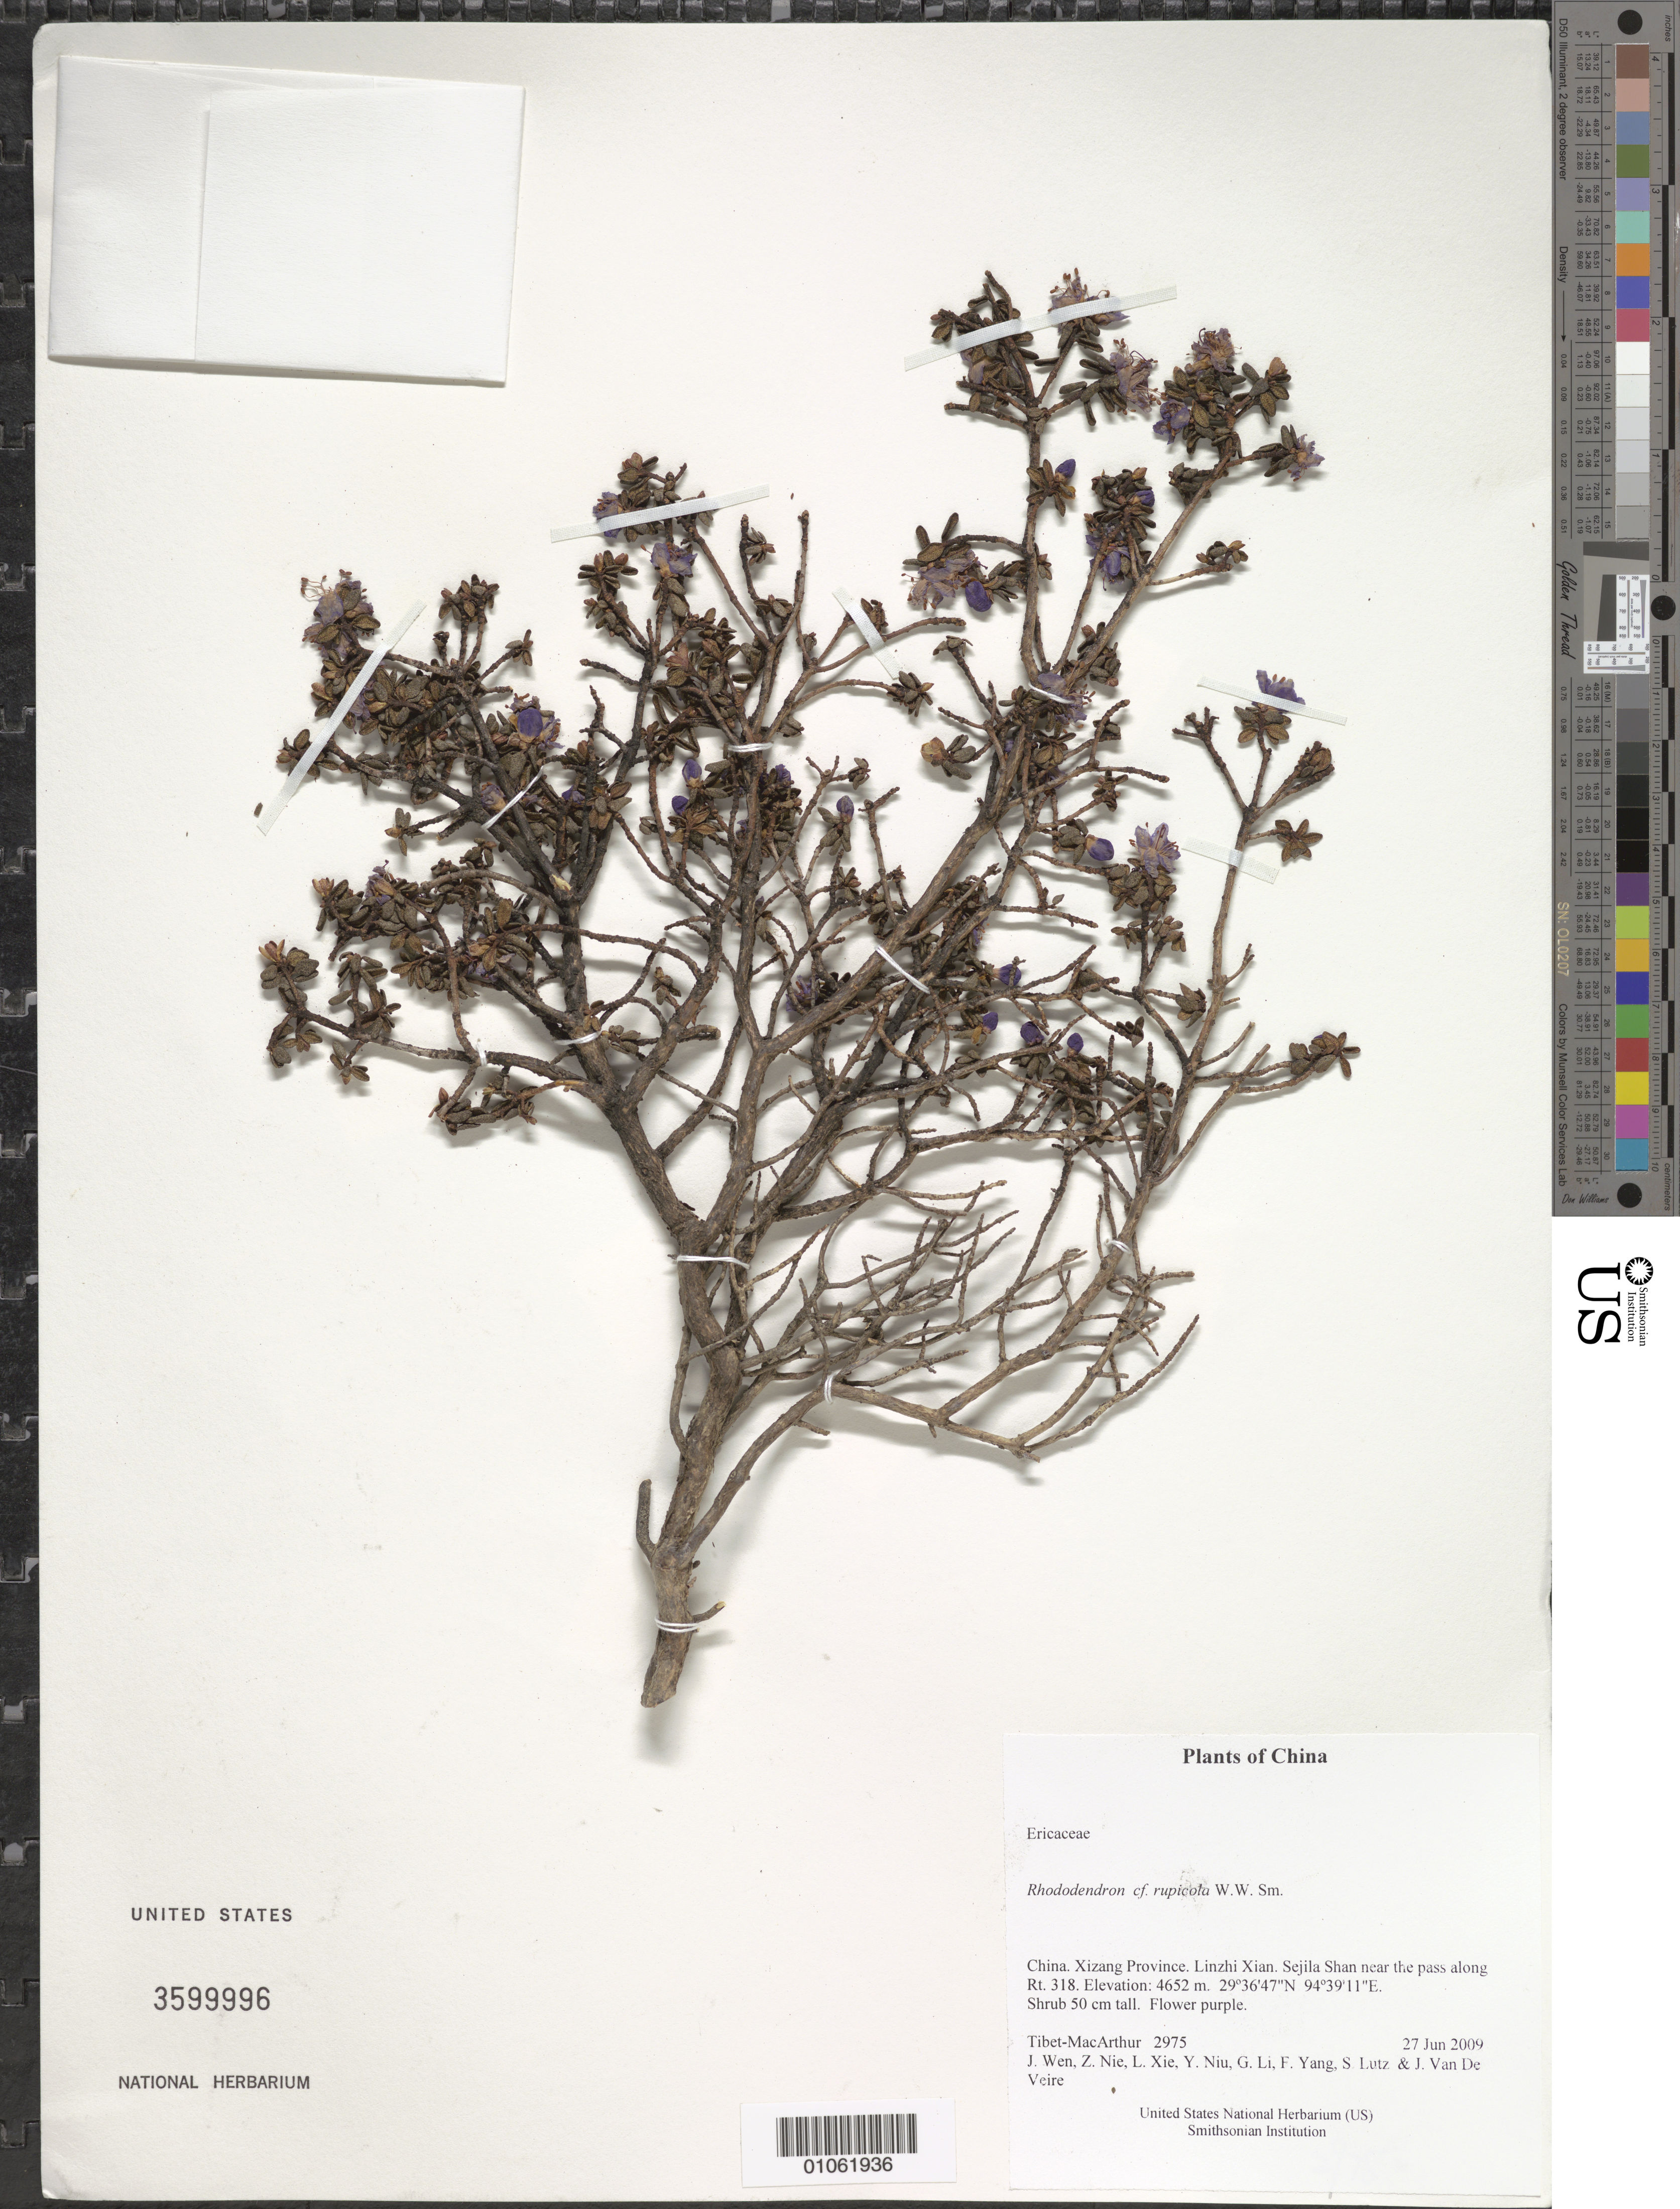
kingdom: Plantae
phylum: Tracheophyta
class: Magnoliopsida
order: Ericales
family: Ericaceae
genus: Rhododendron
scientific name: Rhododendron rupicola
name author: W.W. Sm.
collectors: Tibet-MacArthur, J. Wen, Z. Nie, L. Xie, Y. Niu, G. Li, F. Yang, S. Lutz & J. Van De Veire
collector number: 2975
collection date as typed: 27 Jun 2009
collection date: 2009-06-27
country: China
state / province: Xizang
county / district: Linzhi Xian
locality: Sejila Shan near the pass along Rt. 318.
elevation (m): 4652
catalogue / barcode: US 3599996